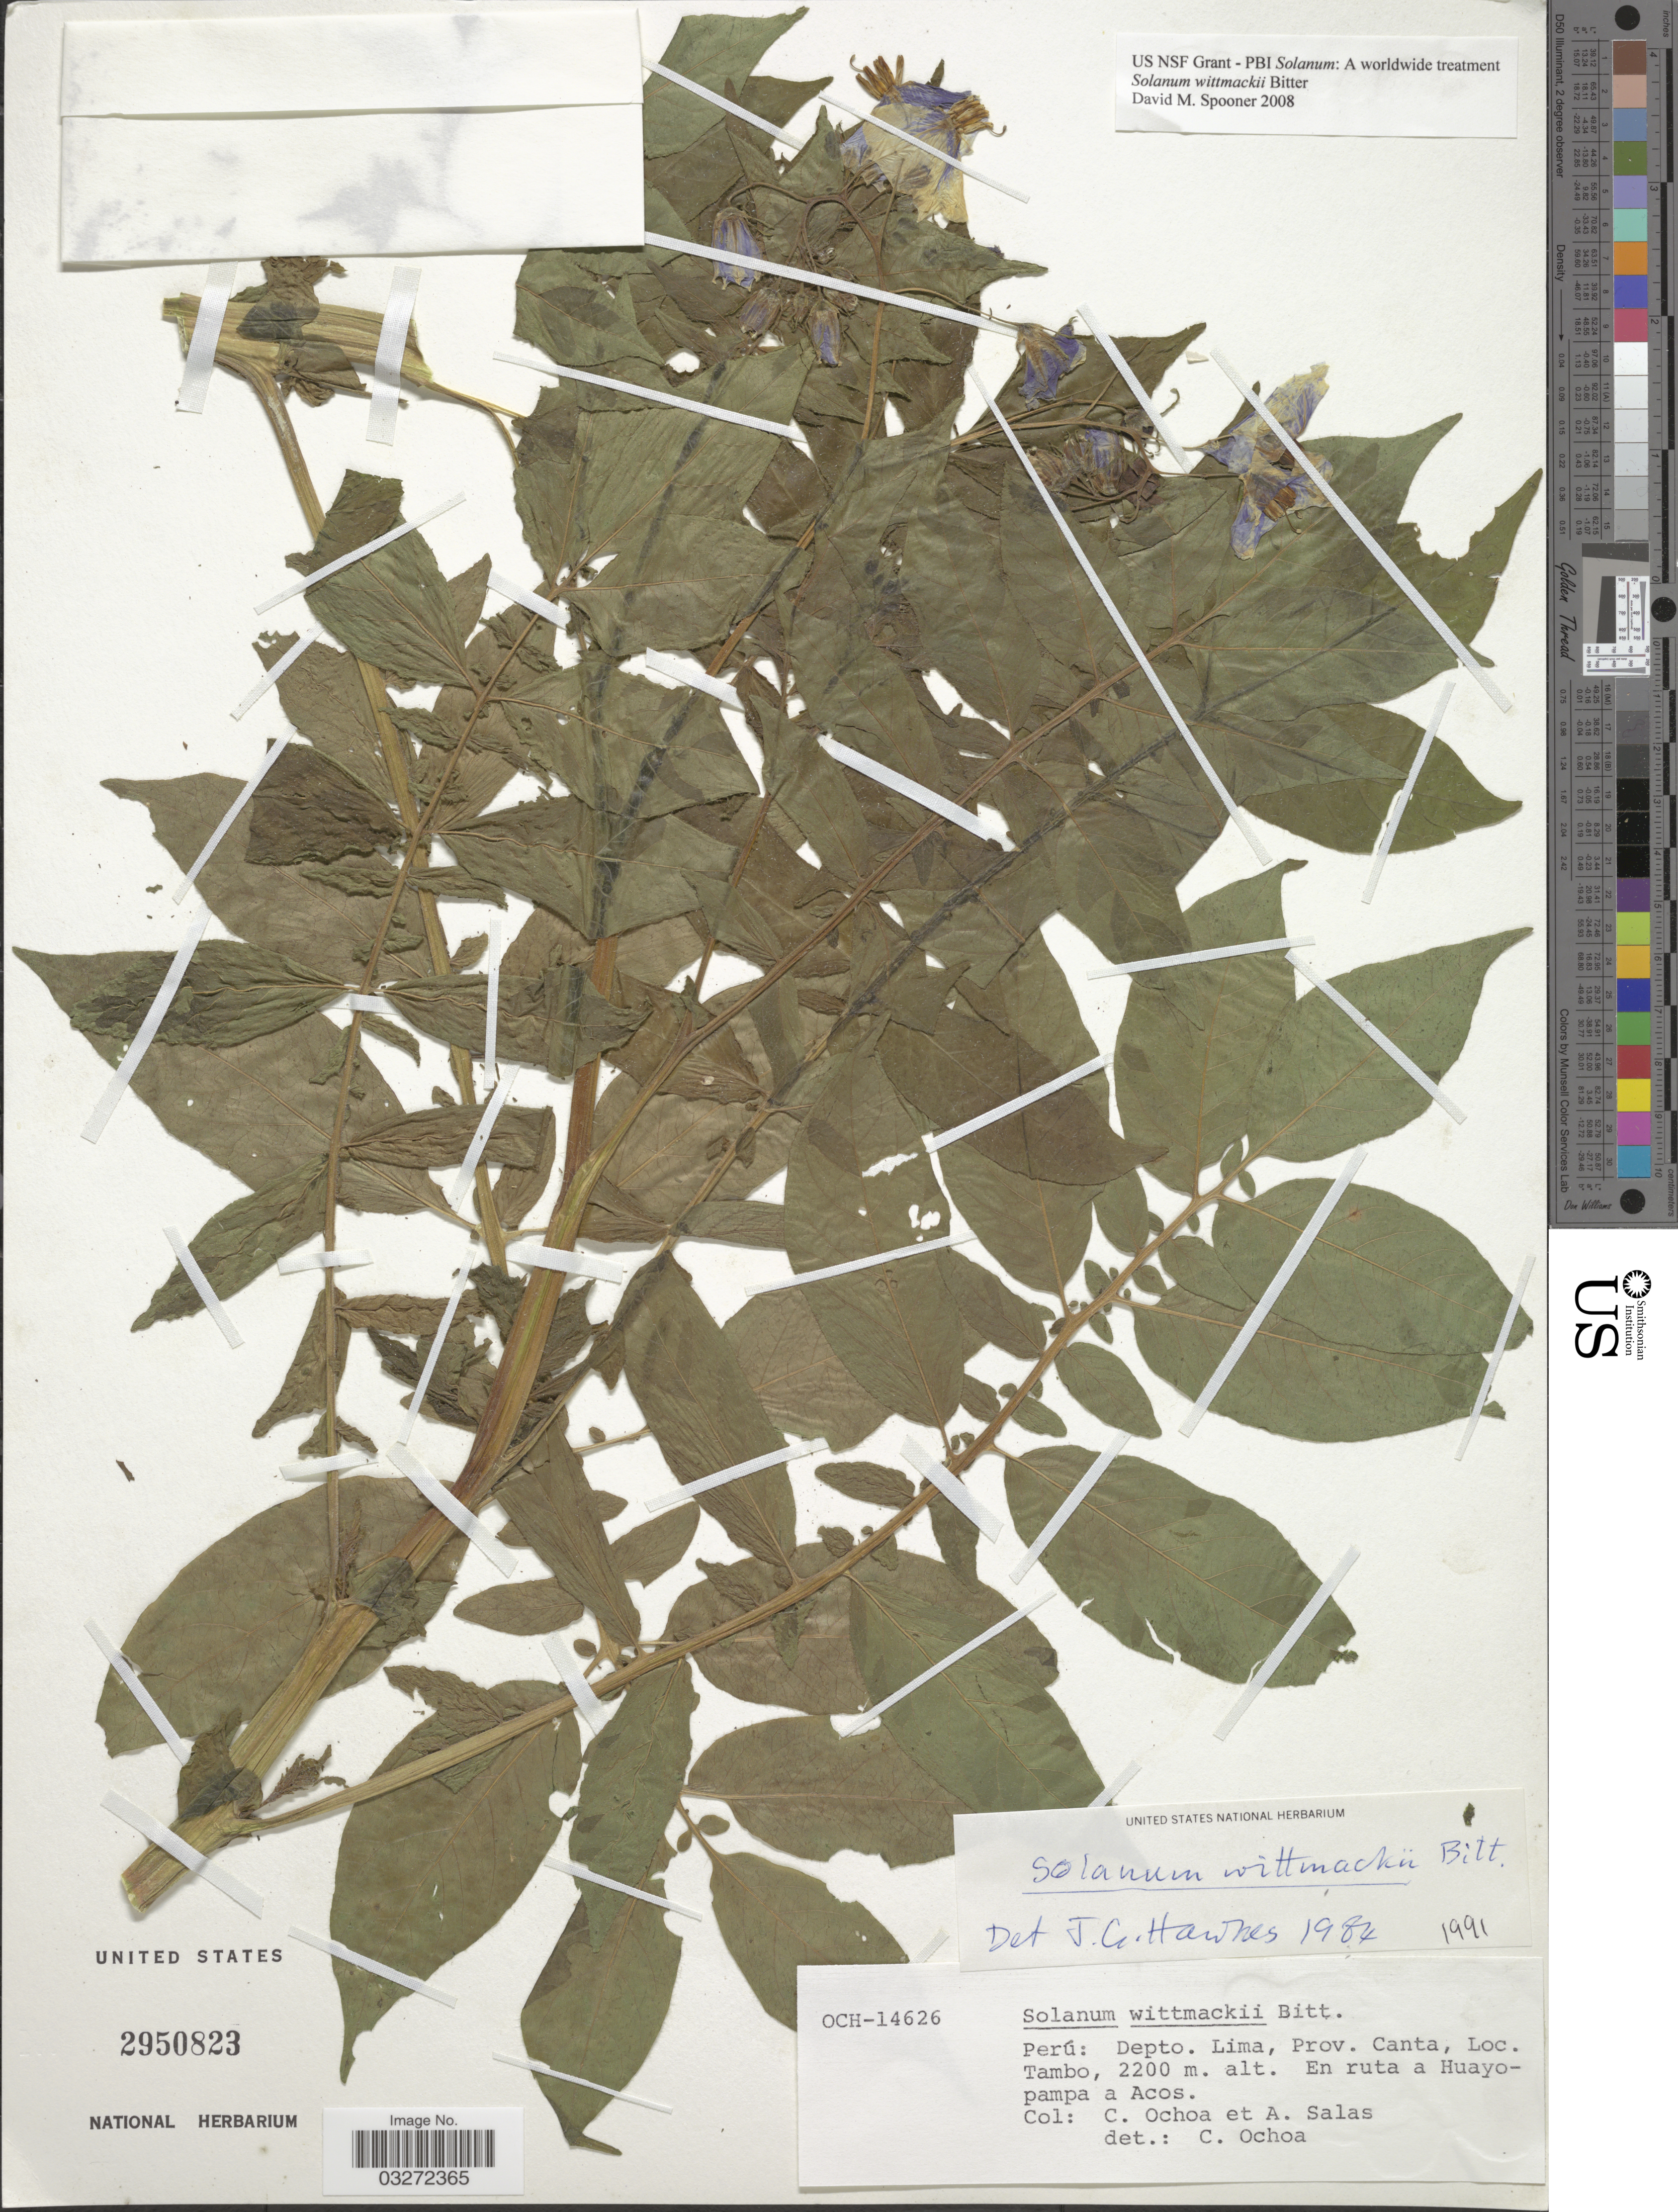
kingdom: Plantae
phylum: Tracheophyta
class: Magnoliopsida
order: Solanales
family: Solanaceae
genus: Solanum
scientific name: Solanum wittmackii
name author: Bitter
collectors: C. Ochoa & A. Salas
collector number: OCH-14626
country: Peru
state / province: Lima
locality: Depto. Lima, Prov. Canta, Tambo, En ruta a Huayopampa a Acos.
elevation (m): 2200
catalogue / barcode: US 2950823